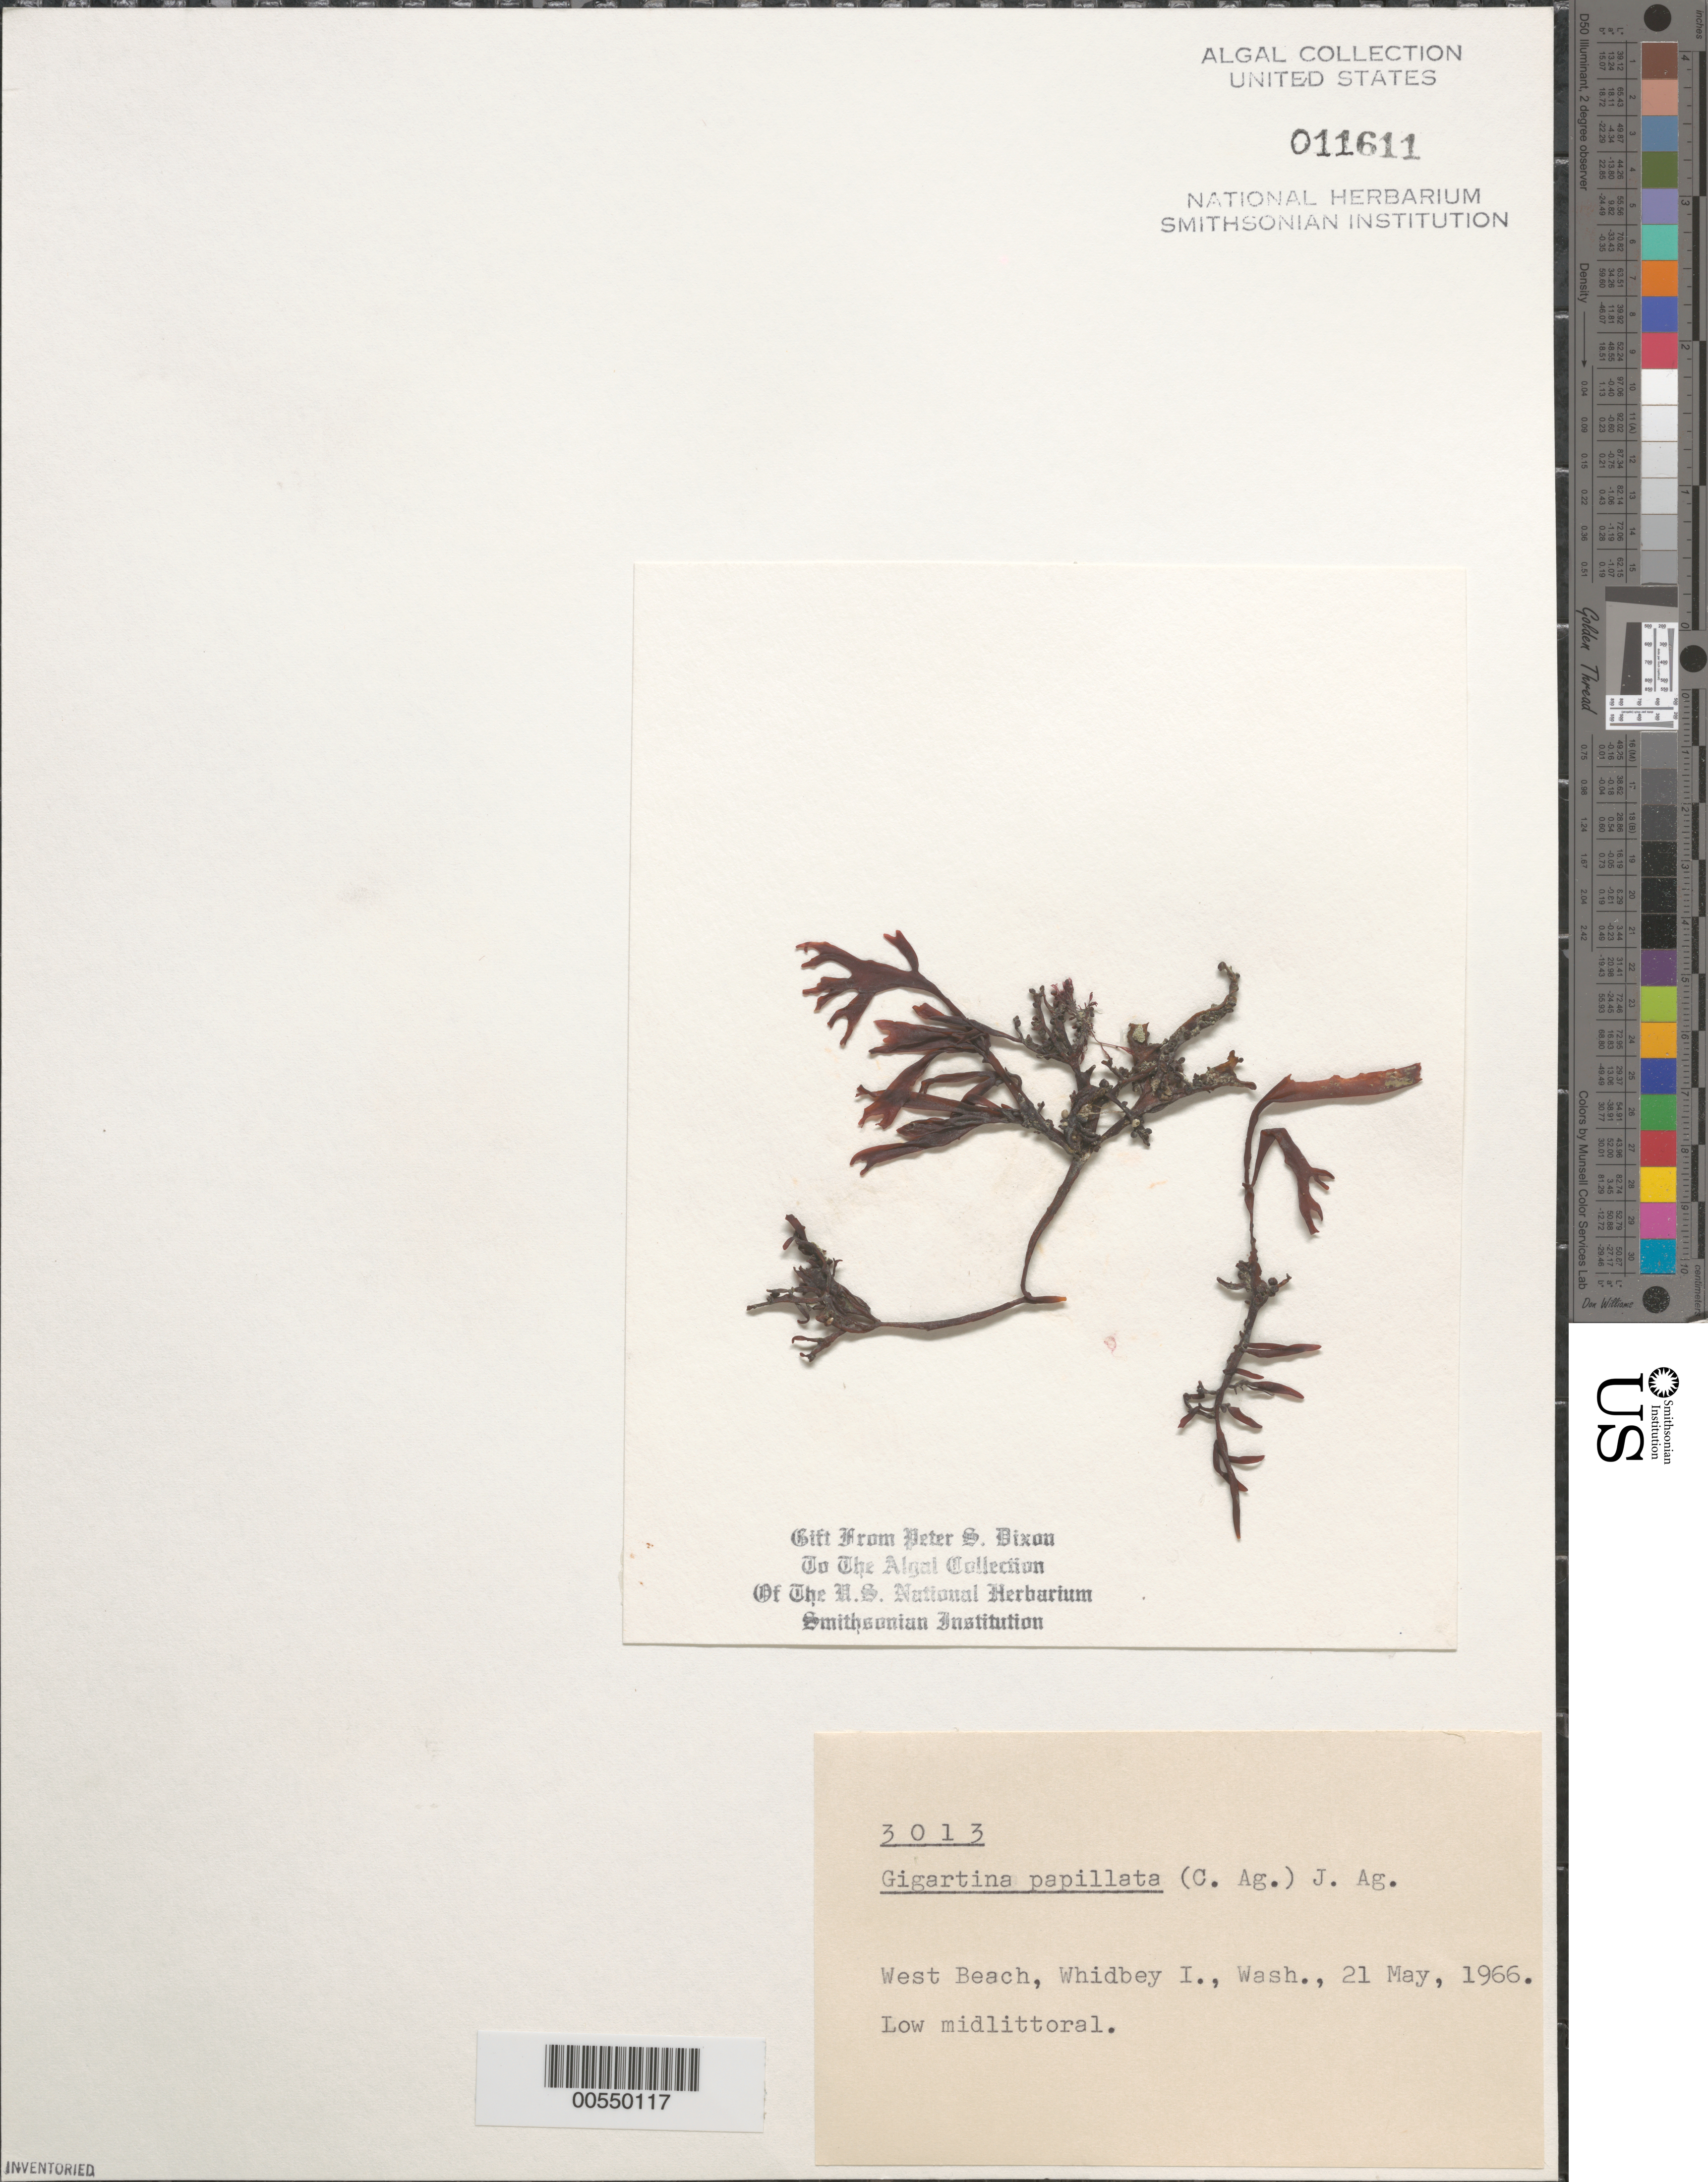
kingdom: Plantae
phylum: Rhodophyta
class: Florideophyceae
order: Gigartinales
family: Phyllophoraceae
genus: Mastocarpus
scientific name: Mastocarpus papillatus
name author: (C. Agardh) Kütz.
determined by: Algae name updating Project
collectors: P. S. Dixon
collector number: PSD 3013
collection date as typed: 21 May 1966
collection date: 1966-05-21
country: United States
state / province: Washington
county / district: Island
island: Whidbey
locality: West Beach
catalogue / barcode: US 11611